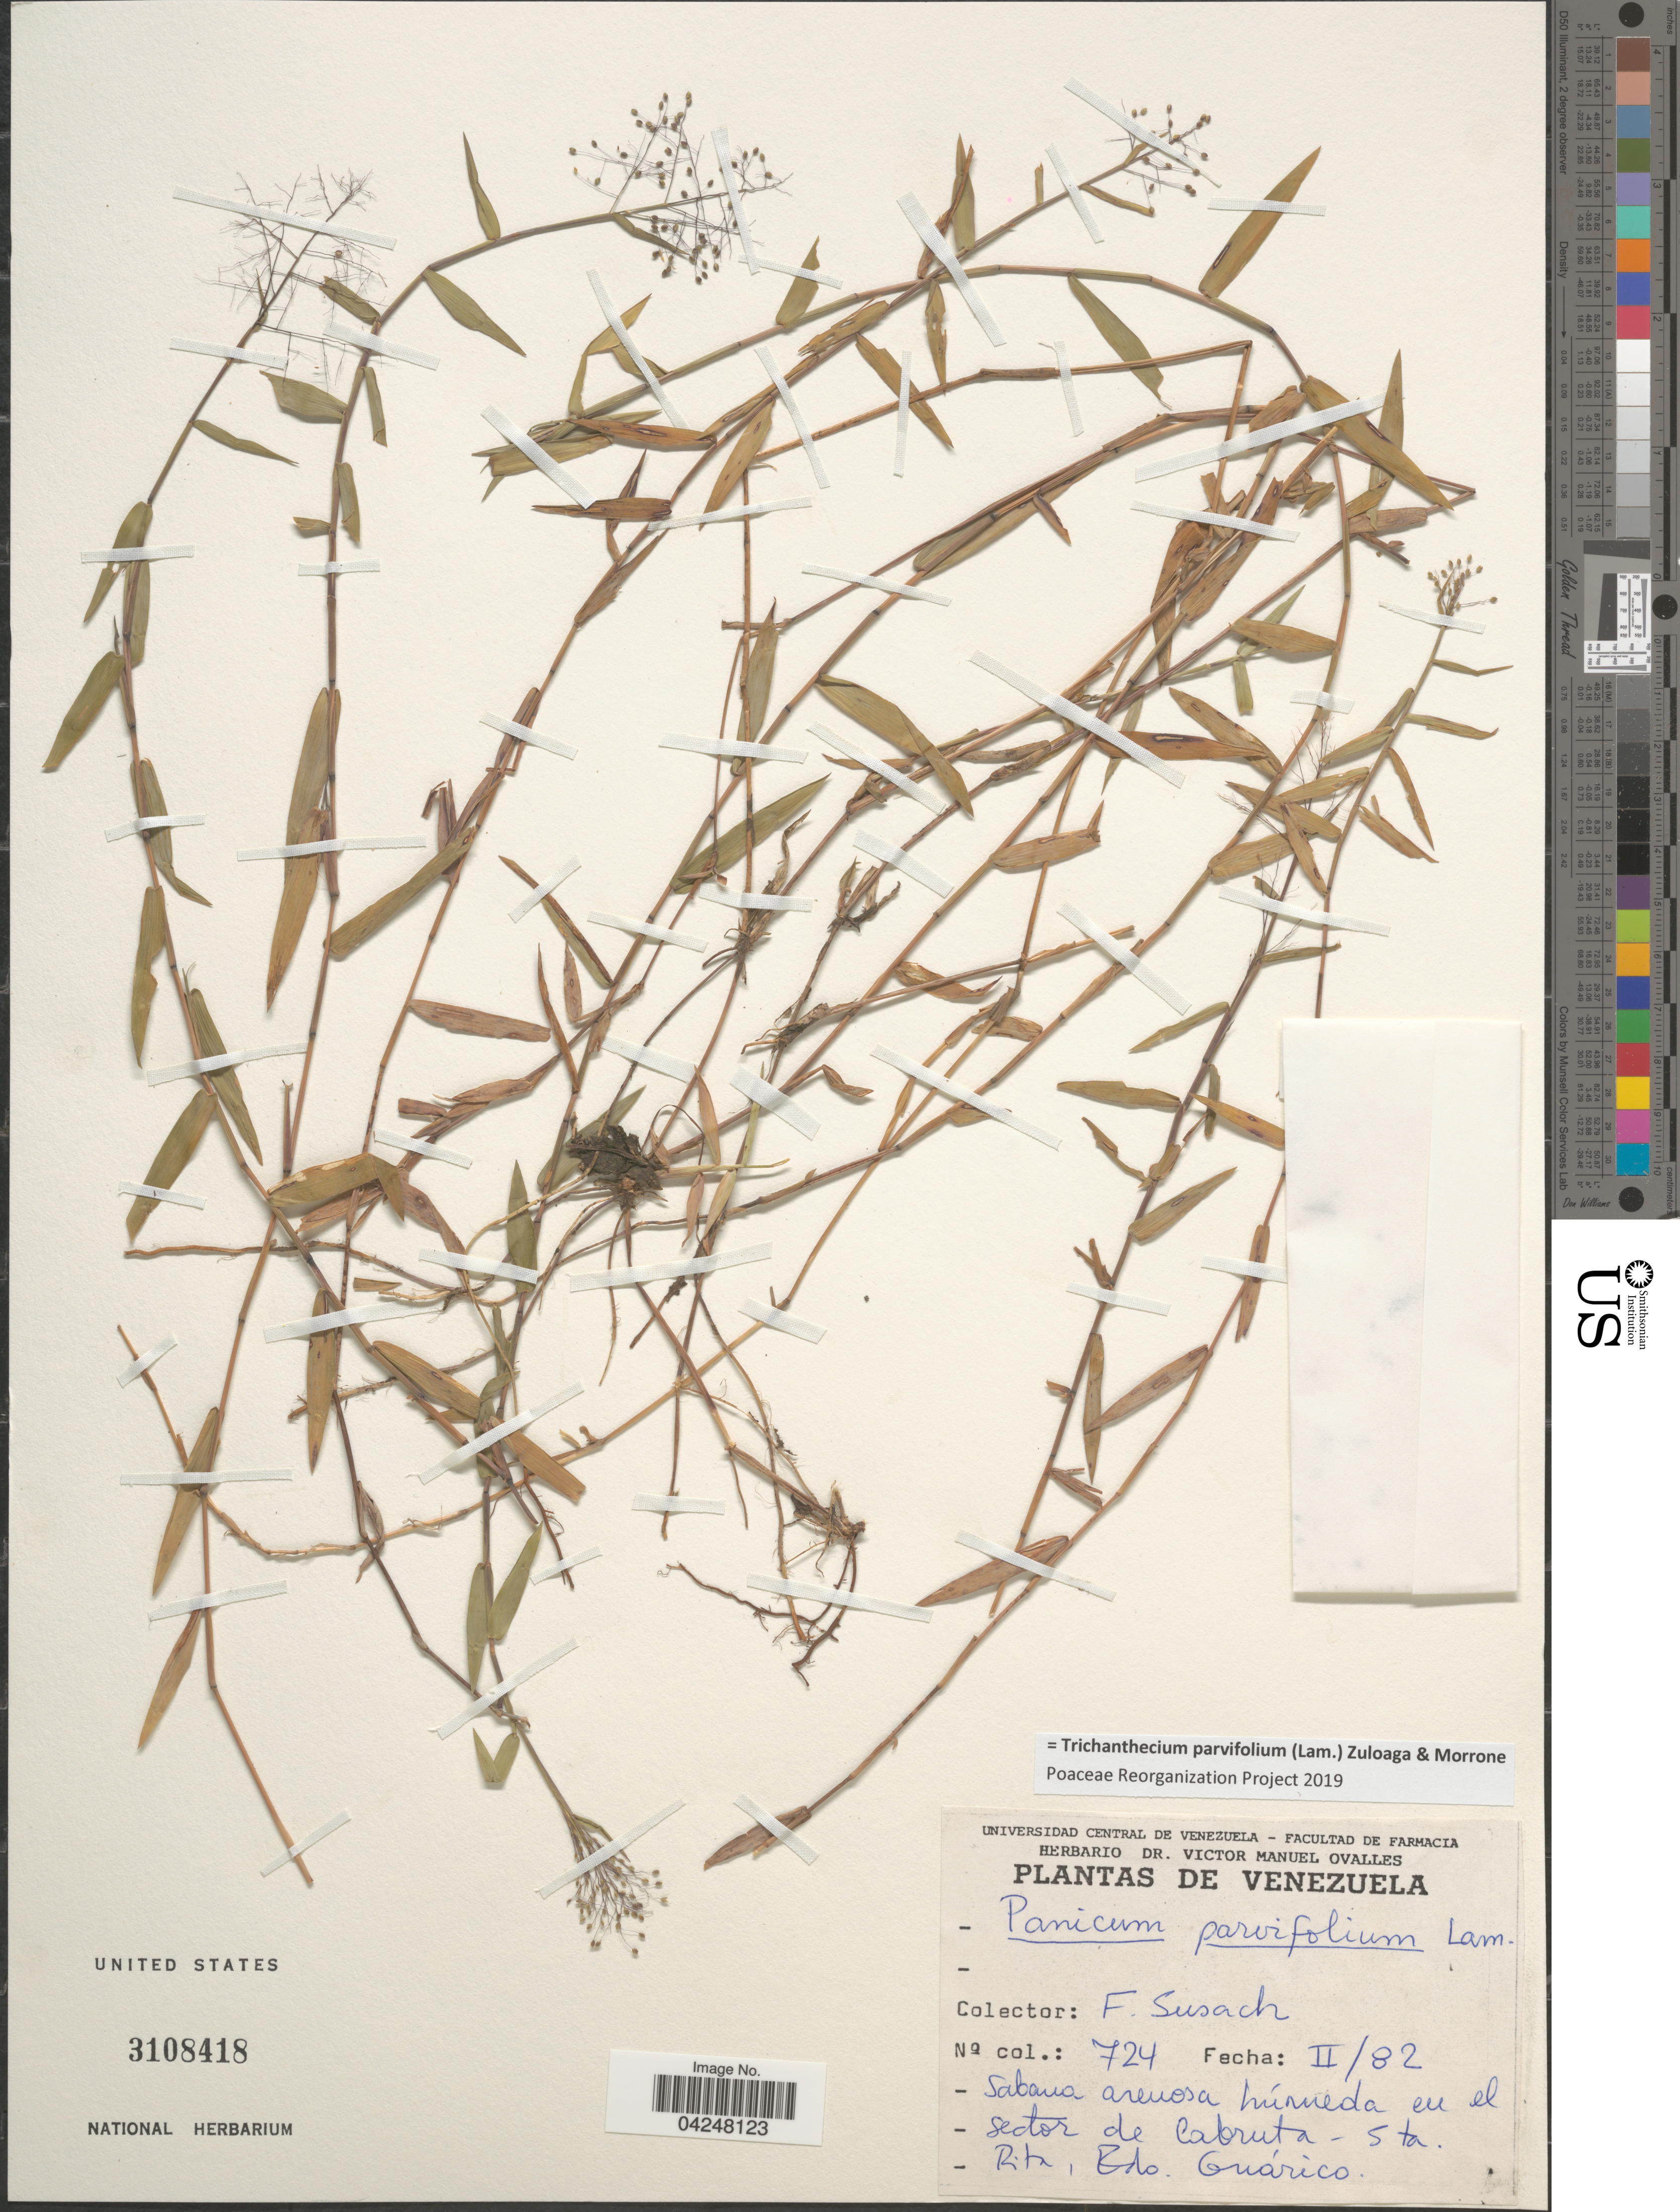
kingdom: Plantae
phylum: Tracheophyta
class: Liliopsida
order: Poales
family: Poaceae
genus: Trichanthecium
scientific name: Trichanthecium parvifolium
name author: (Lam.) Zuloaga & Morrone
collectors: F. Susach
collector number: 724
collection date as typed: Transcribed d/m/y: /2/82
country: Venezuela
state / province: Guarico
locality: Sabana arenosa húmedo en el sector de Cabruta - Sta Rita.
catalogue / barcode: US 3108418